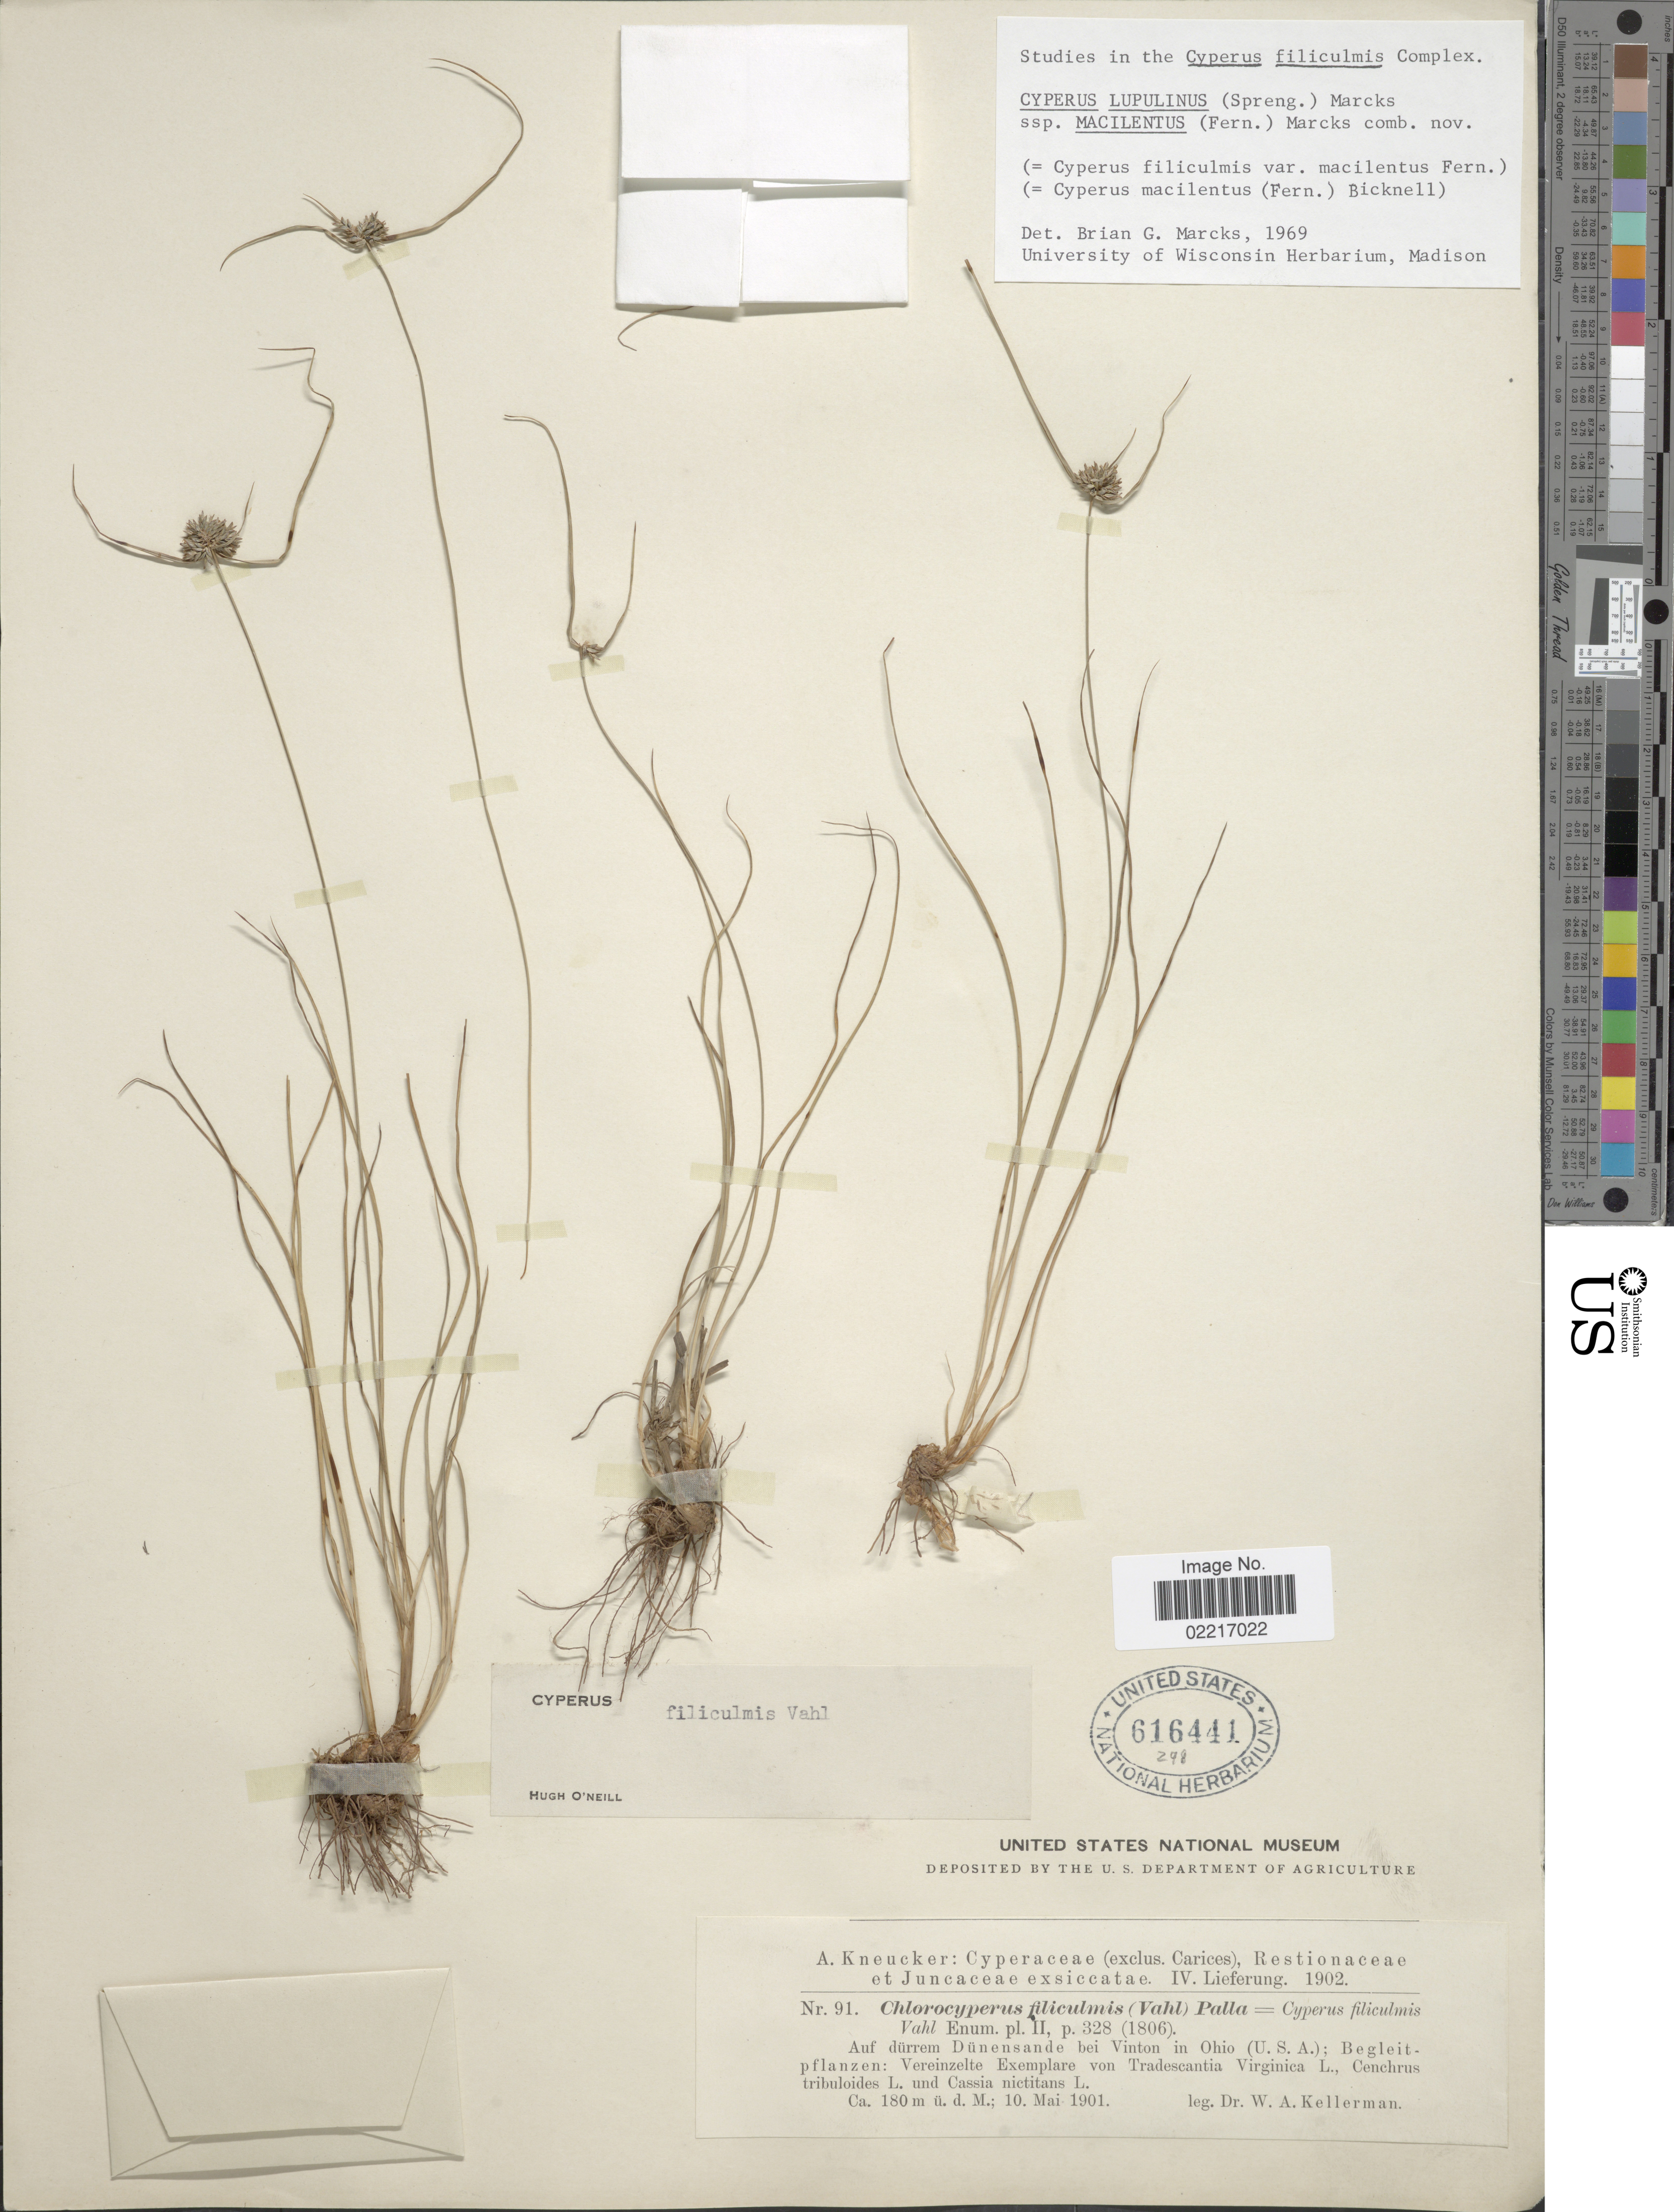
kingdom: Plantae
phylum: Tracheophyta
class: Liliopsida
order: Poales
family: Cyperaceae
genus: Cyperus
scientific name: Cyperus lupulinus subsp. macilentus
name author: (Fernald) Marcks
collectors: W. Kellerman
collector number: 91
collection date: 1901-05-10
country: United States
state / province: Ohio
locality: Auf durrem Dunensande bei Vinton in Ohio: Befleitpflanzen: Vereinzelte Exmplare von Tradescantia Virginica L.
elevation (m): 180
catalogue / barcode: US 616441